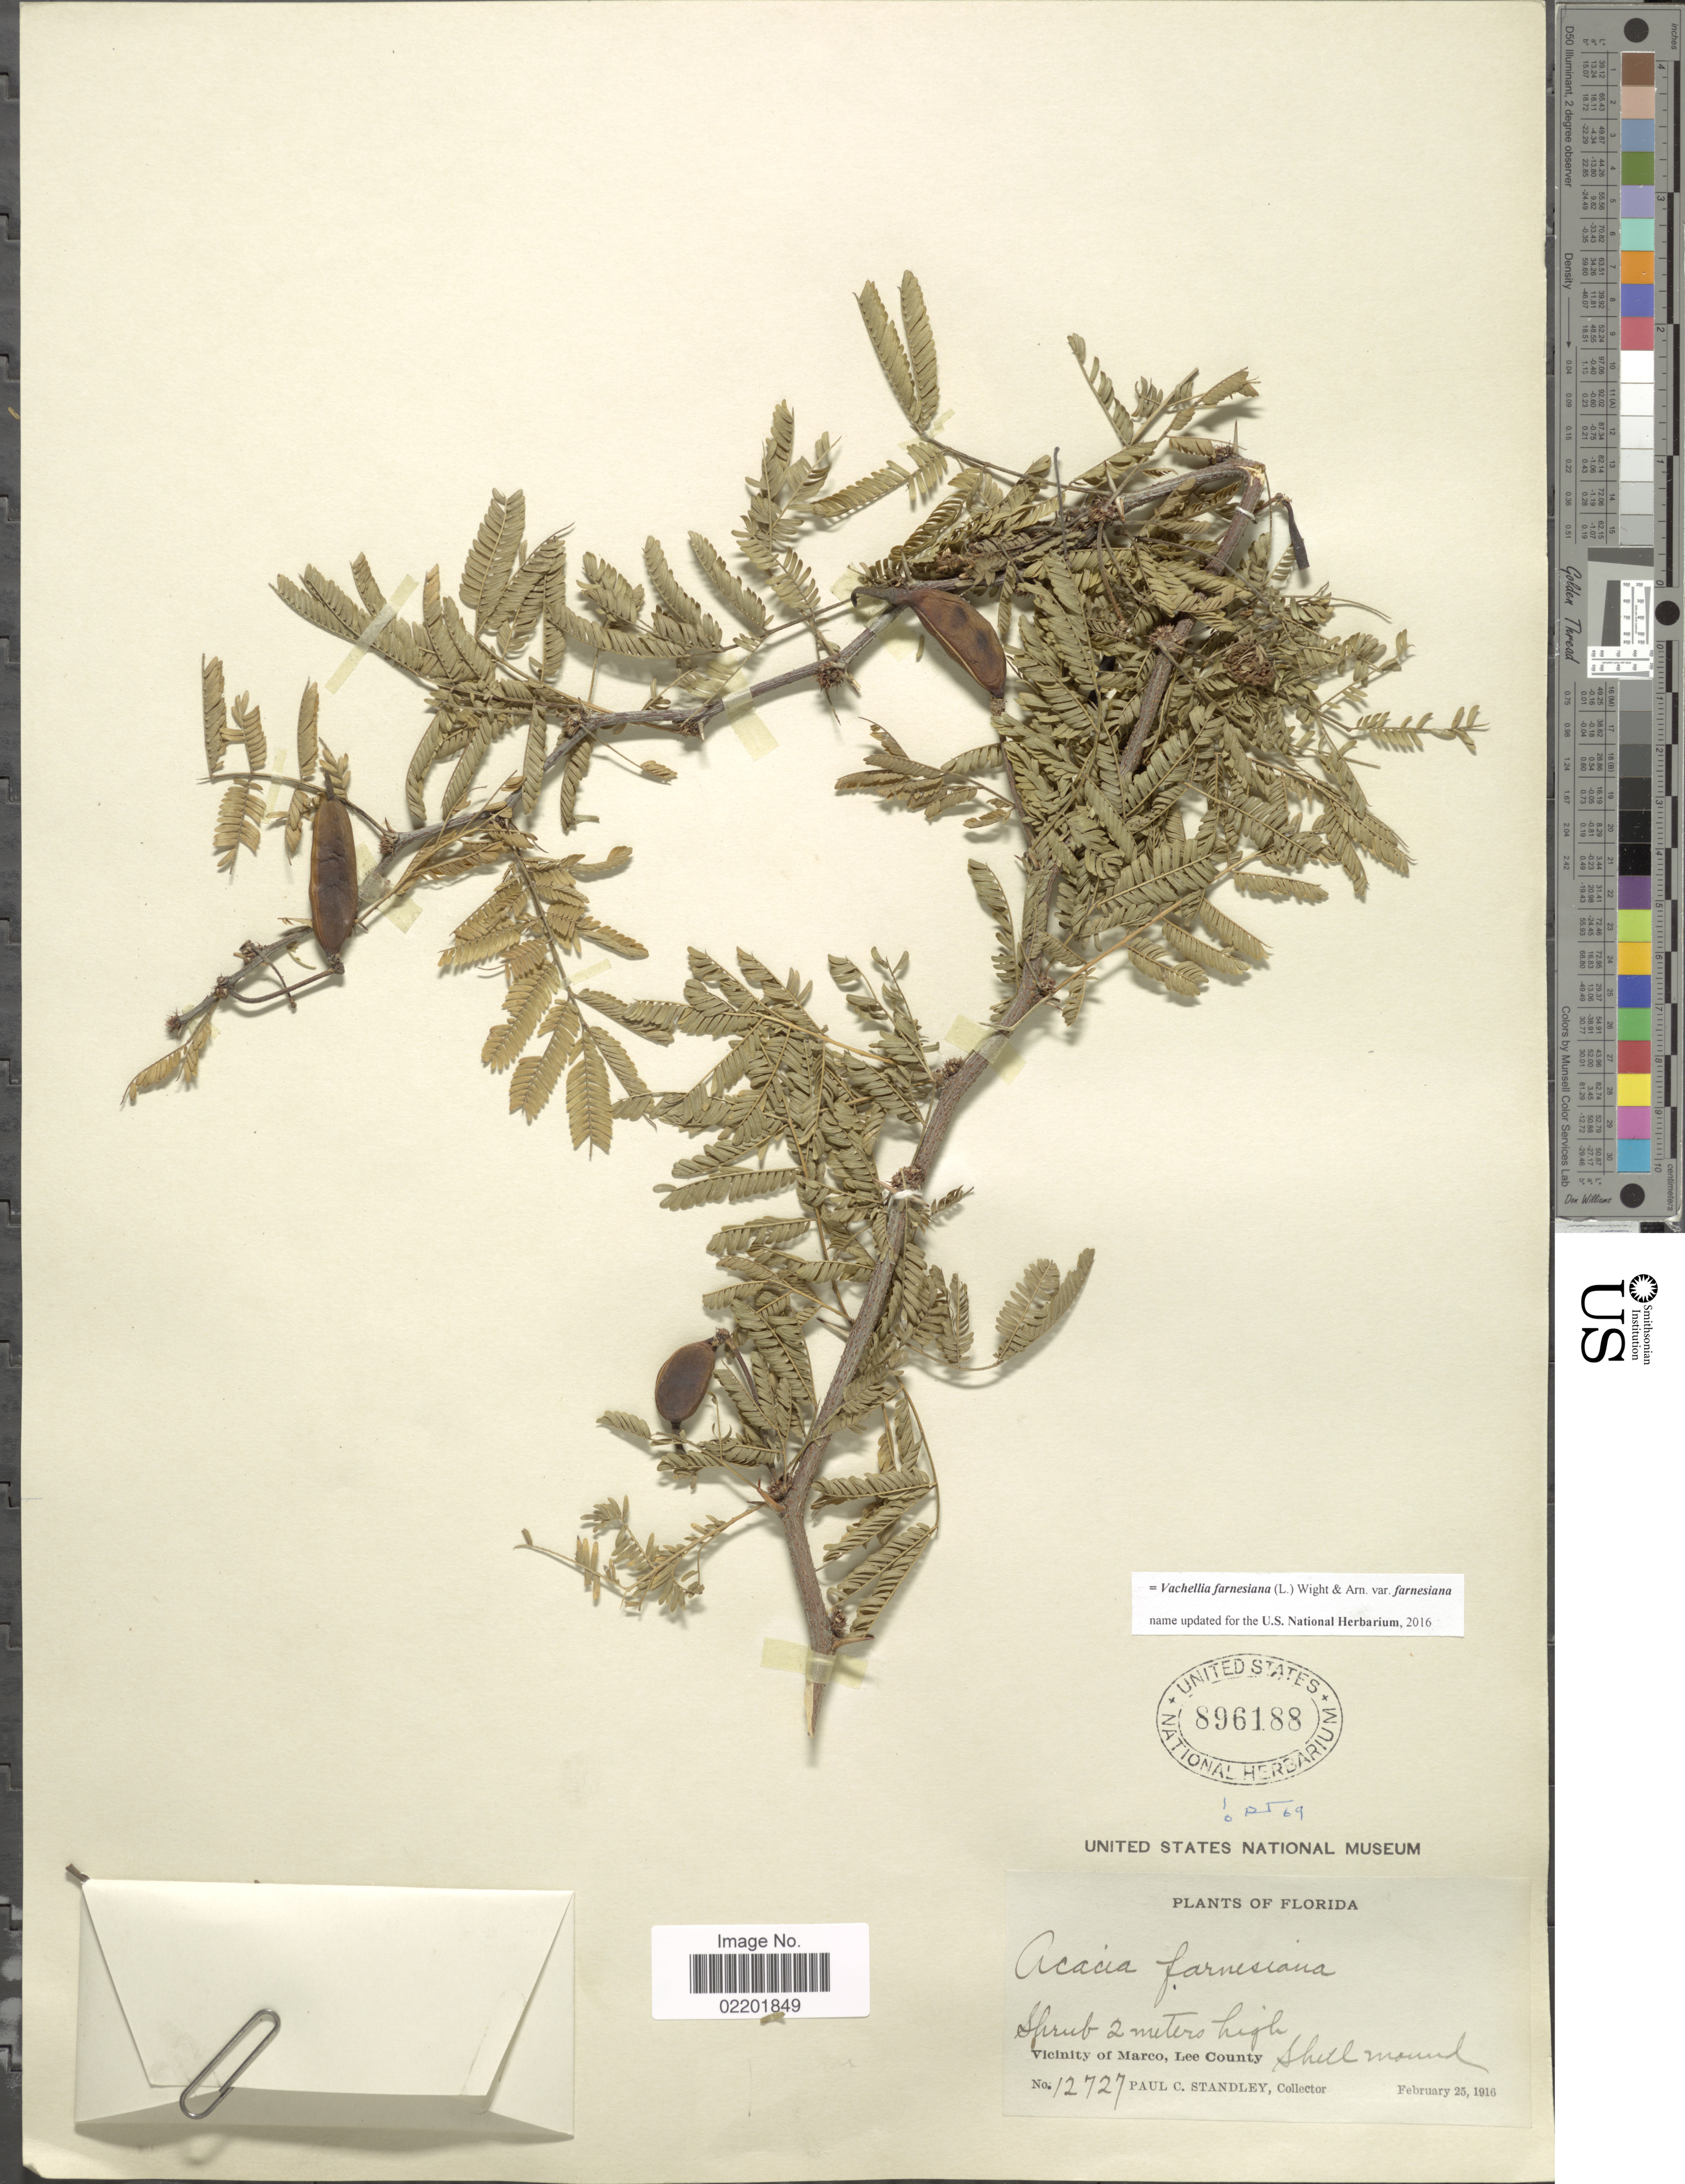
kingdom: Plantae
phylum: Tracheophyta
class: Magnoliopsida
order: Fabales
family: Fabaceae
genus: Vachellia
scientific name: Vachellia farnesiana var. farnesiana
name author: (L.) Wight & Arn.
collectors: P. C. Standley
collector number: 12727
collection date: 1916-02-25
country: United States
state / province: Florida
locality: Vicinity of Marco, Lee County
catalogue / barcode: US 896188